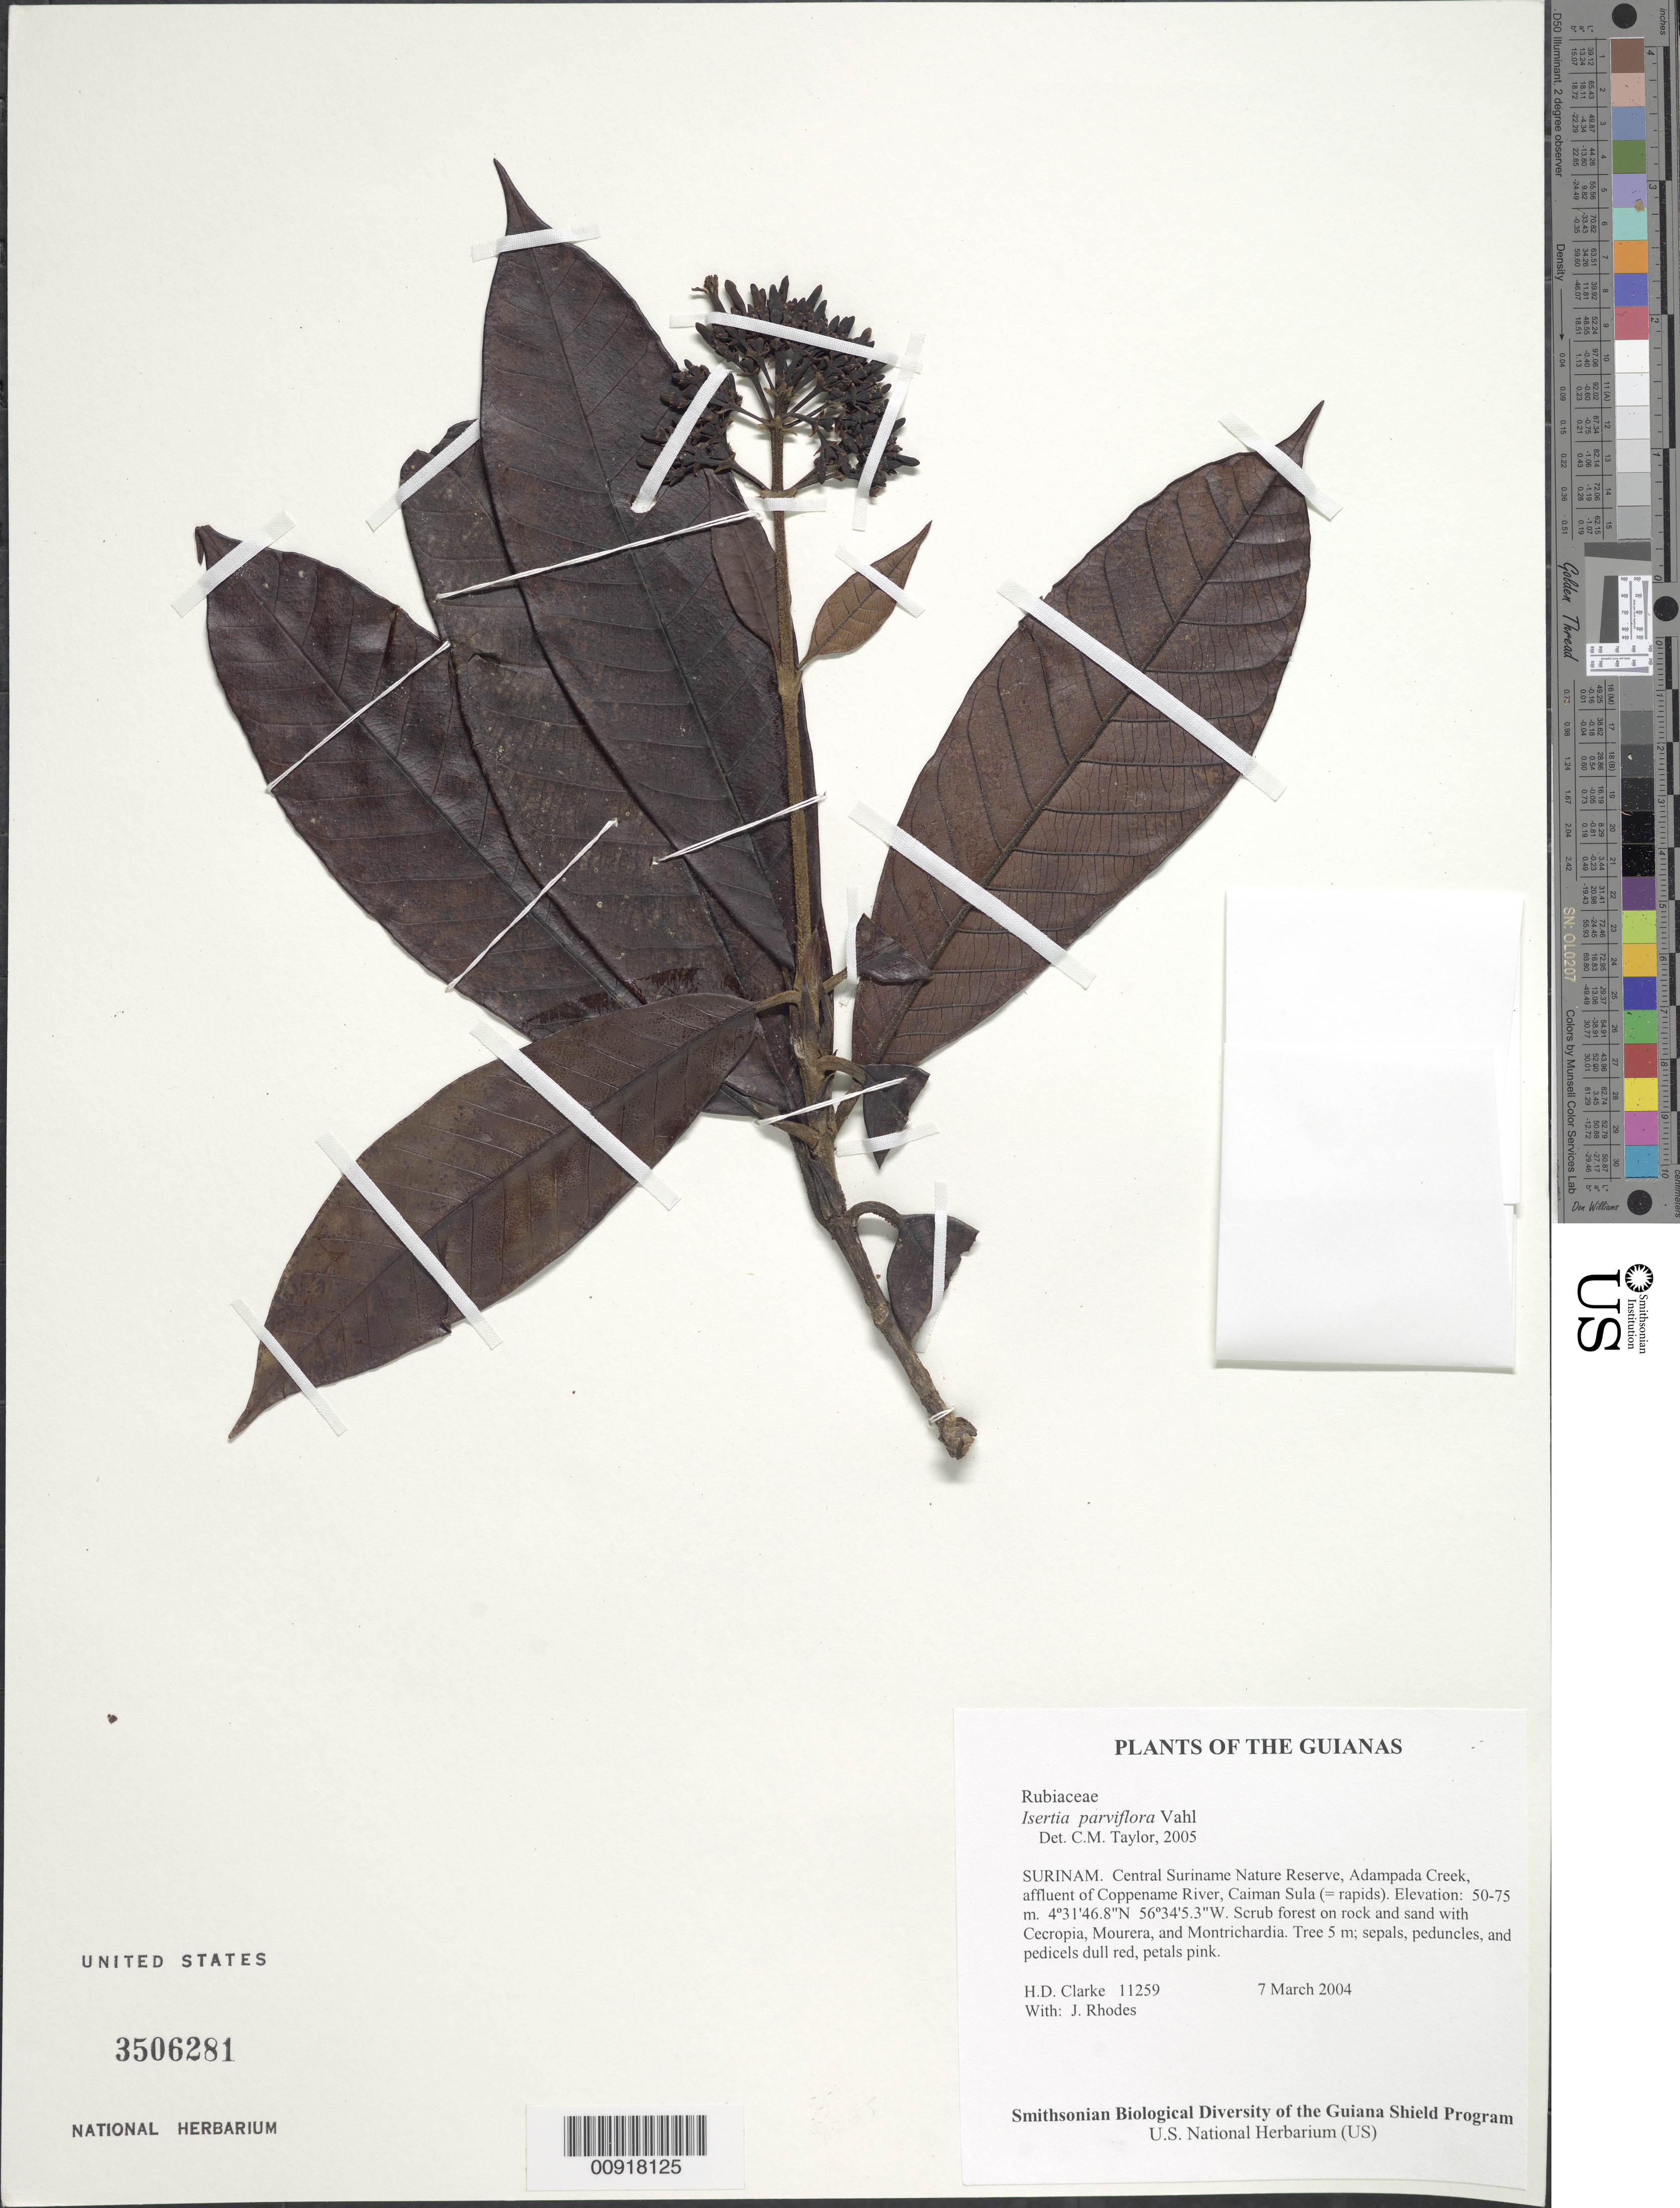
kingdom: Plantae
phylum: Tracheophyta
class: Magnoliopsida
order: Gentianales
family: Rubiaceae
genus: Isertia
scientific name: Isertia parviflora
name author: Vahl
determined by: Taylor, Charlotte M.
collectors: H. D. Clarke & J. Rhodes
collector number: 11259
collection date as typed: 7 March 2004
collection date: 2004-03-07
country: Suriname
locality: Central Suriname Nature Reserve, Adampada Creek, affluent of Coppename River, Caiman Sula (= rapids)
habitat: Scrub forest on rock and sand with Cecropia, Mourera, and Montrichardia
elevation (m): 50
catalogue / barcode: US 3506281